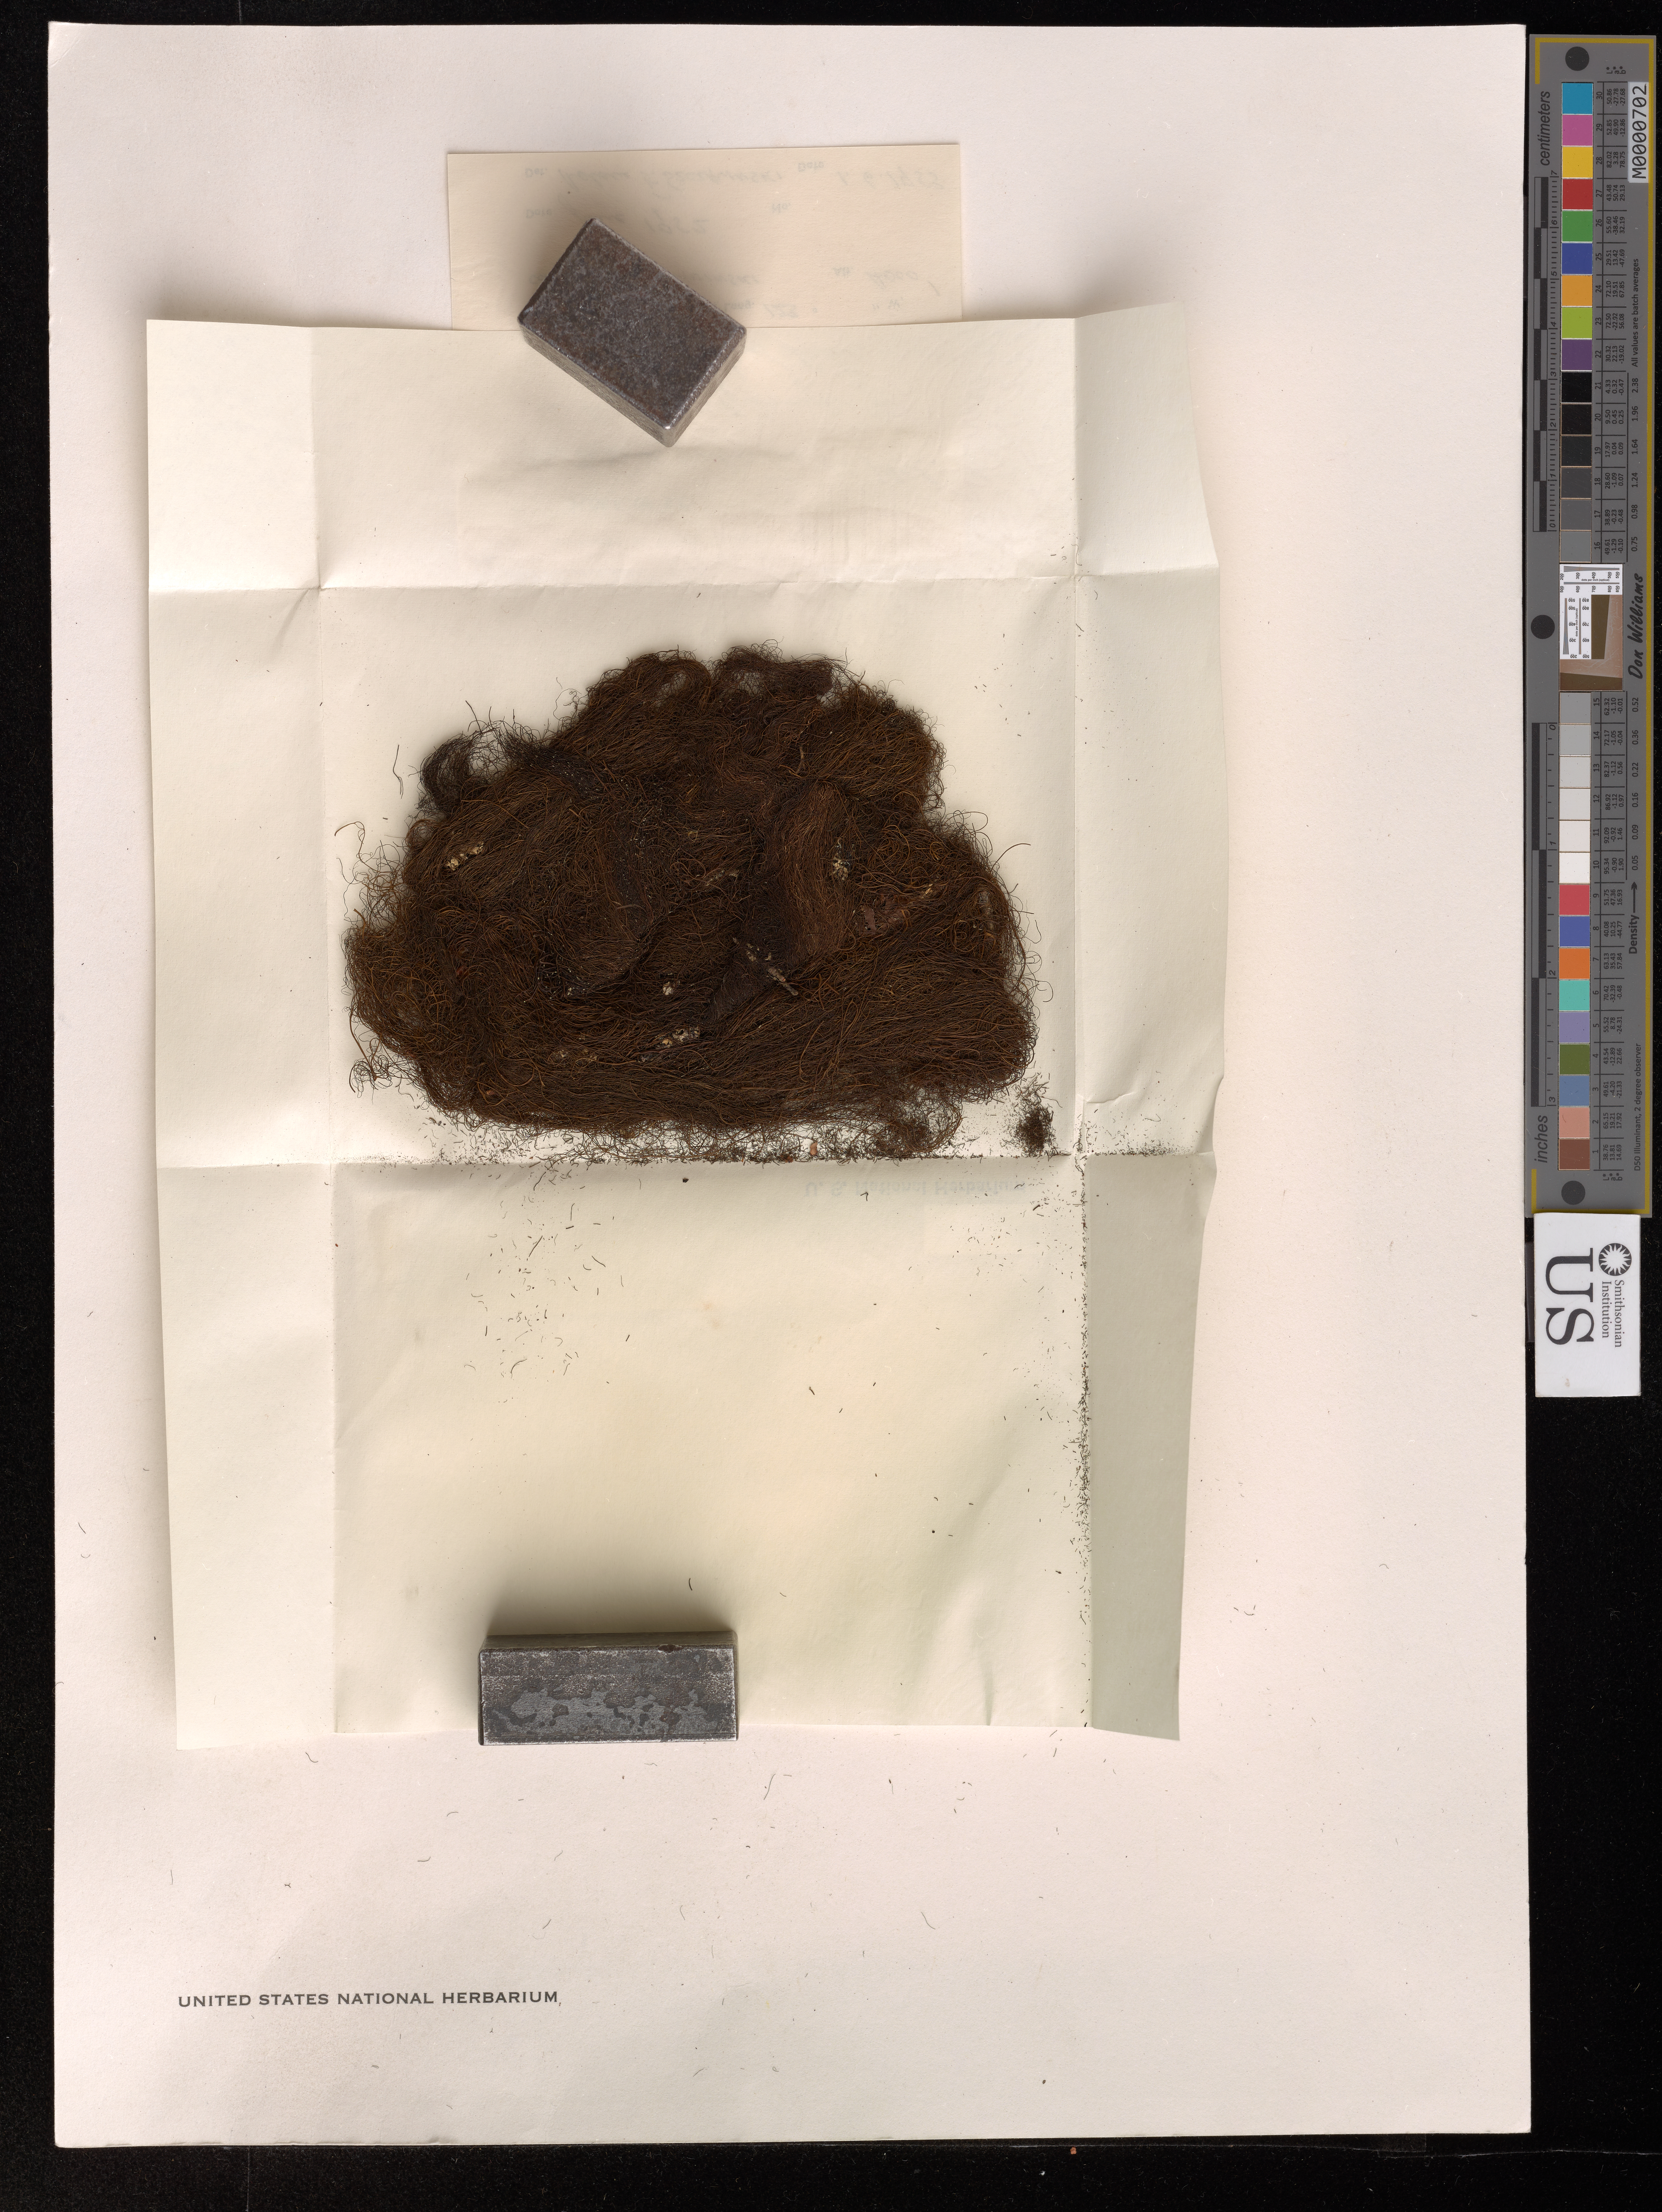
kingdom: Fungi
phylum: Ascomycota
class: Lecanoromycetes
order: Lecanorales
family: Parmeliaceae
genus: Bryoria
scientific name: Bryoria pseudofuscescens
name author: (Gyeln.) Brodo & D. Hawksw.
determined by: Brodo, I. M.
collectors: A. Szczawinski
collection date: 1952-06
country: Canada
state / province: British Columbia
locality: Tyaughton Lake near Gold Bridge.